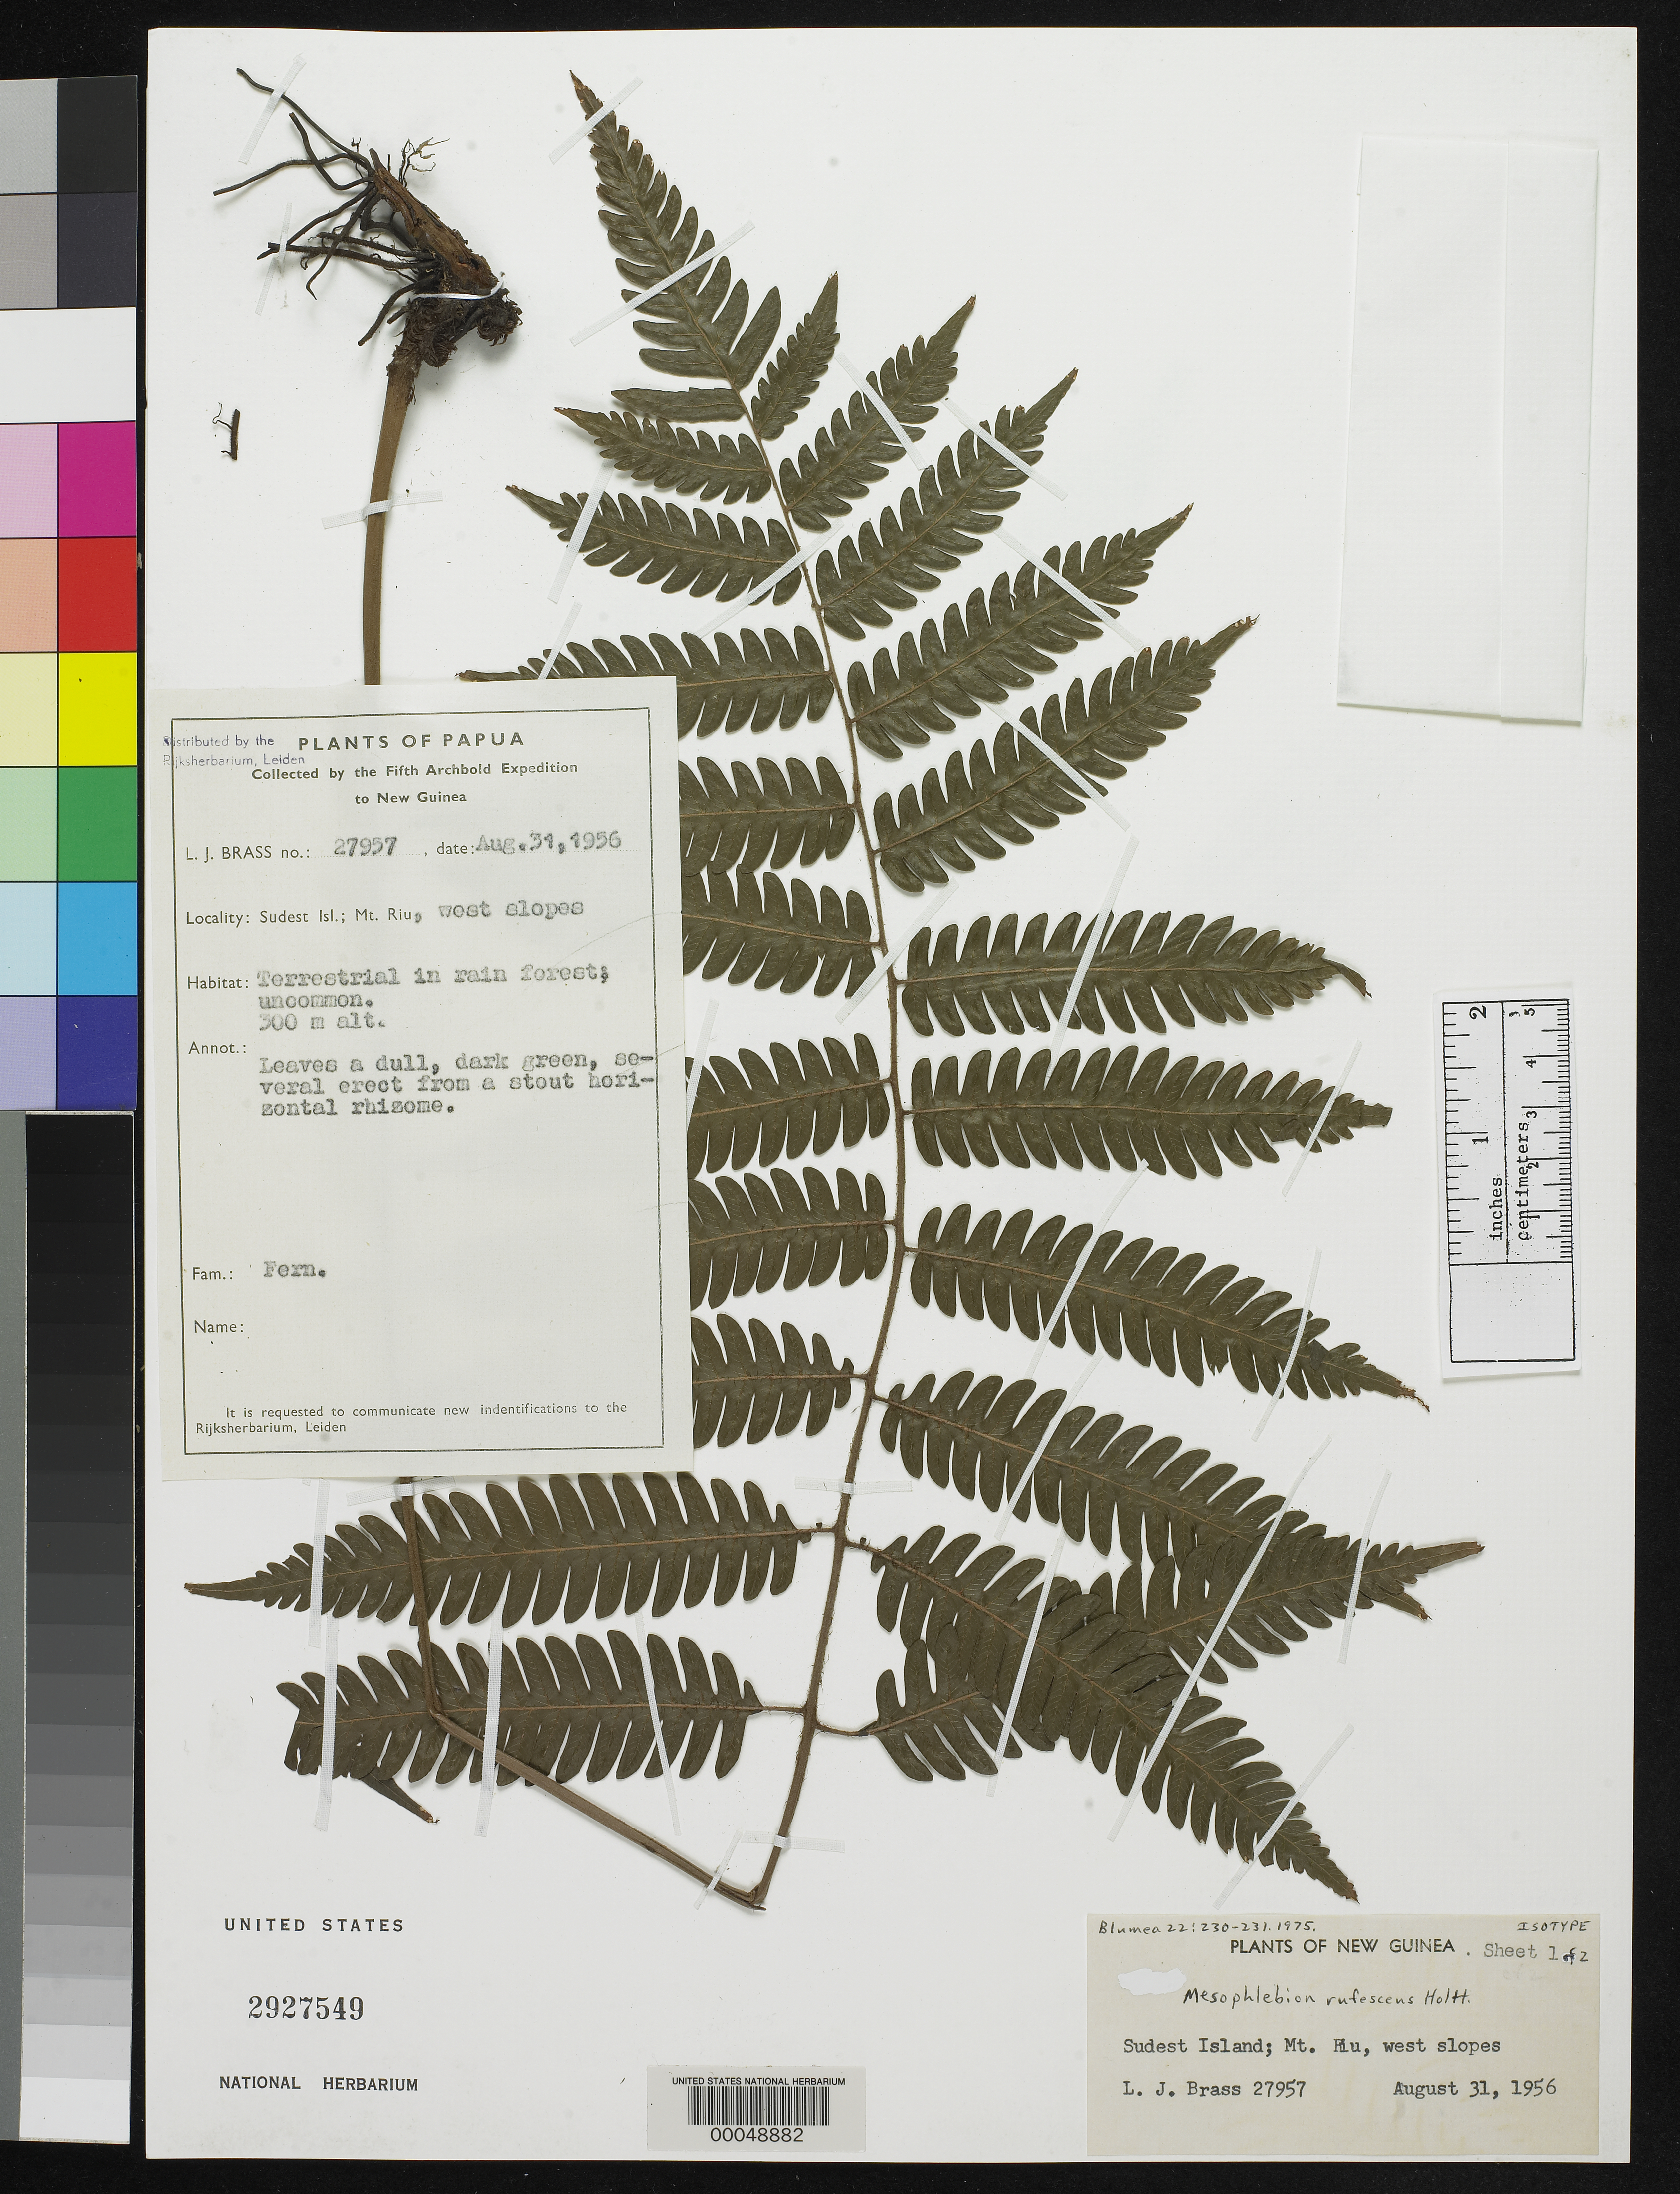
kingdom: Plantae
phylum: Tracheophyta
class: Polypodiopsida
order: Polypodiales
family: Thelypteridaceae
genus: Mesophlebion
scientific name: Mesophlebion rufescens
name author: Holttum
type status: Isotype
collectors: L. J. Brass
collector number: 27957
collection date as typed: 31 Aug 1956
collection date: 1956-08-31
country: Papua New Guinea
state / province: Milne Bay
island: Sudest [Tagula]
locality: W slopes of Mt. Riu. [Louisade Arch.]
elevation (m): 300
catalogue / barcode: US 2927549